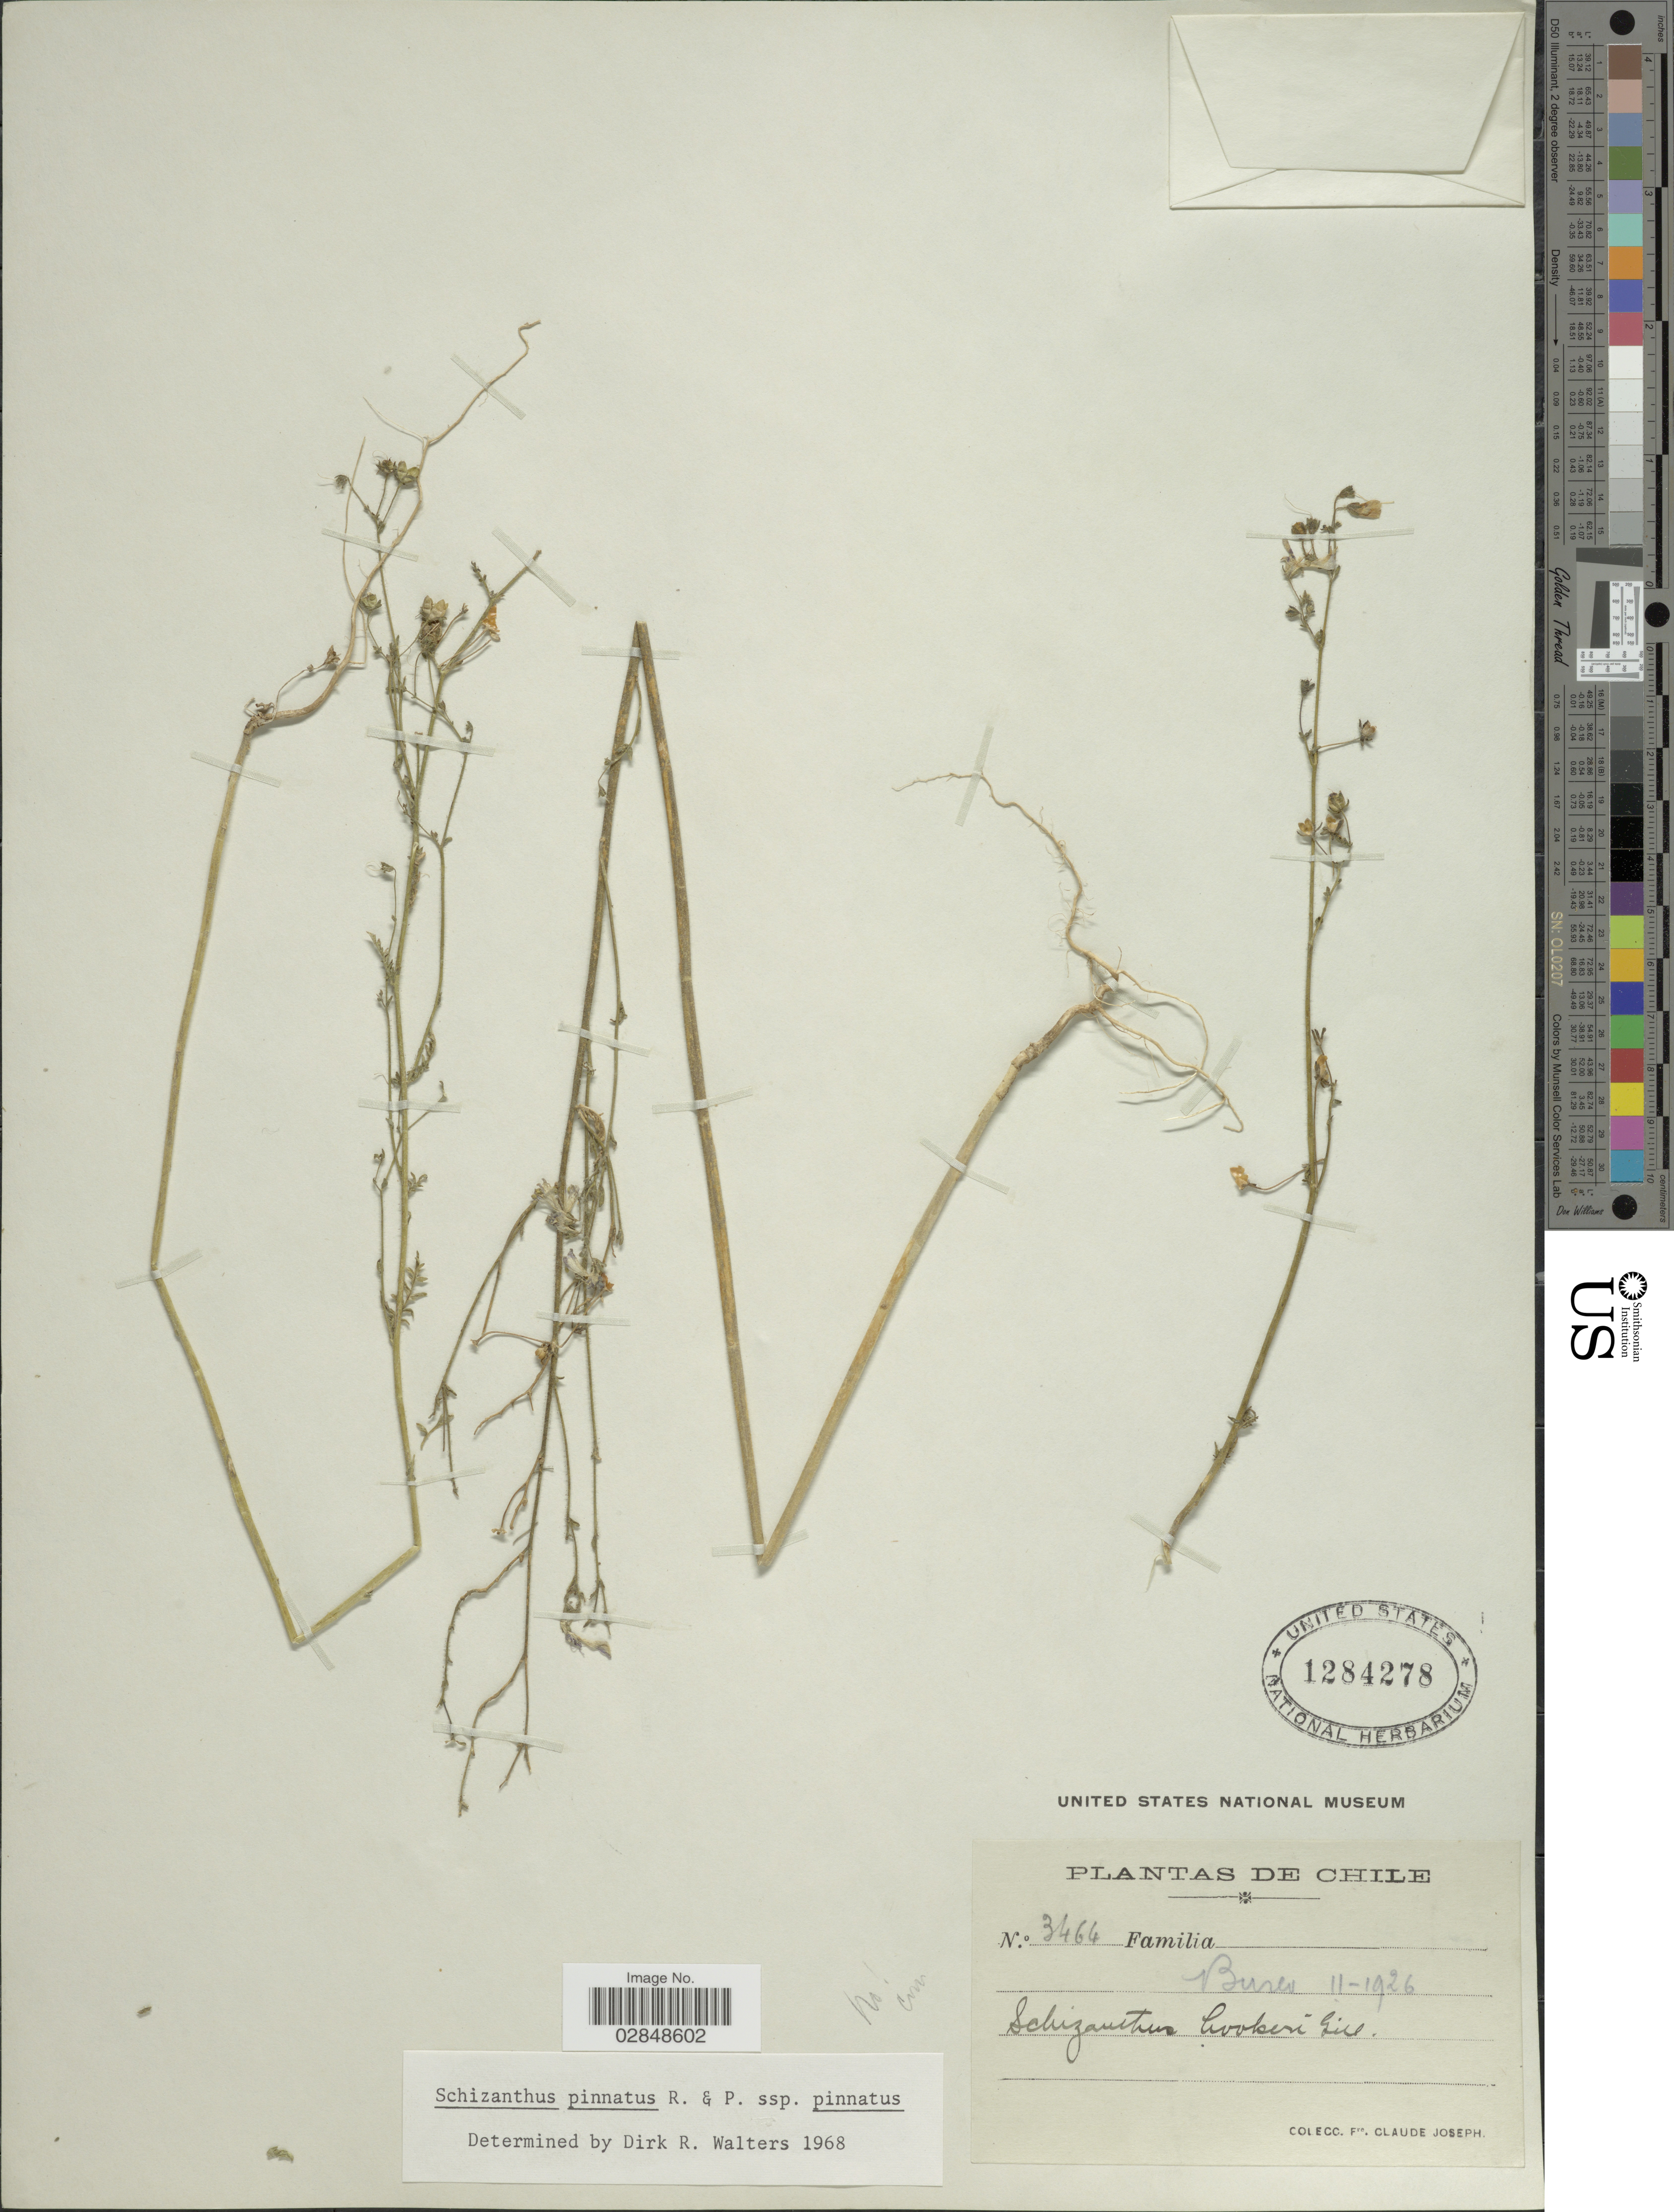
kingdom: Plantae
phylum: Tracheophyta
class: Magnoliopsida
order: Solanales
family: Solanaceae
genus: Schizanthus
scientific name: Schizanthus pinnatus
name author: Ruiz & Pav.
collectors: Bro. Claude-Joseph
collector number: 3464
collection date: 1926-11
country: Chile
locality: Burco.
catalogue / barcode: US 1284278